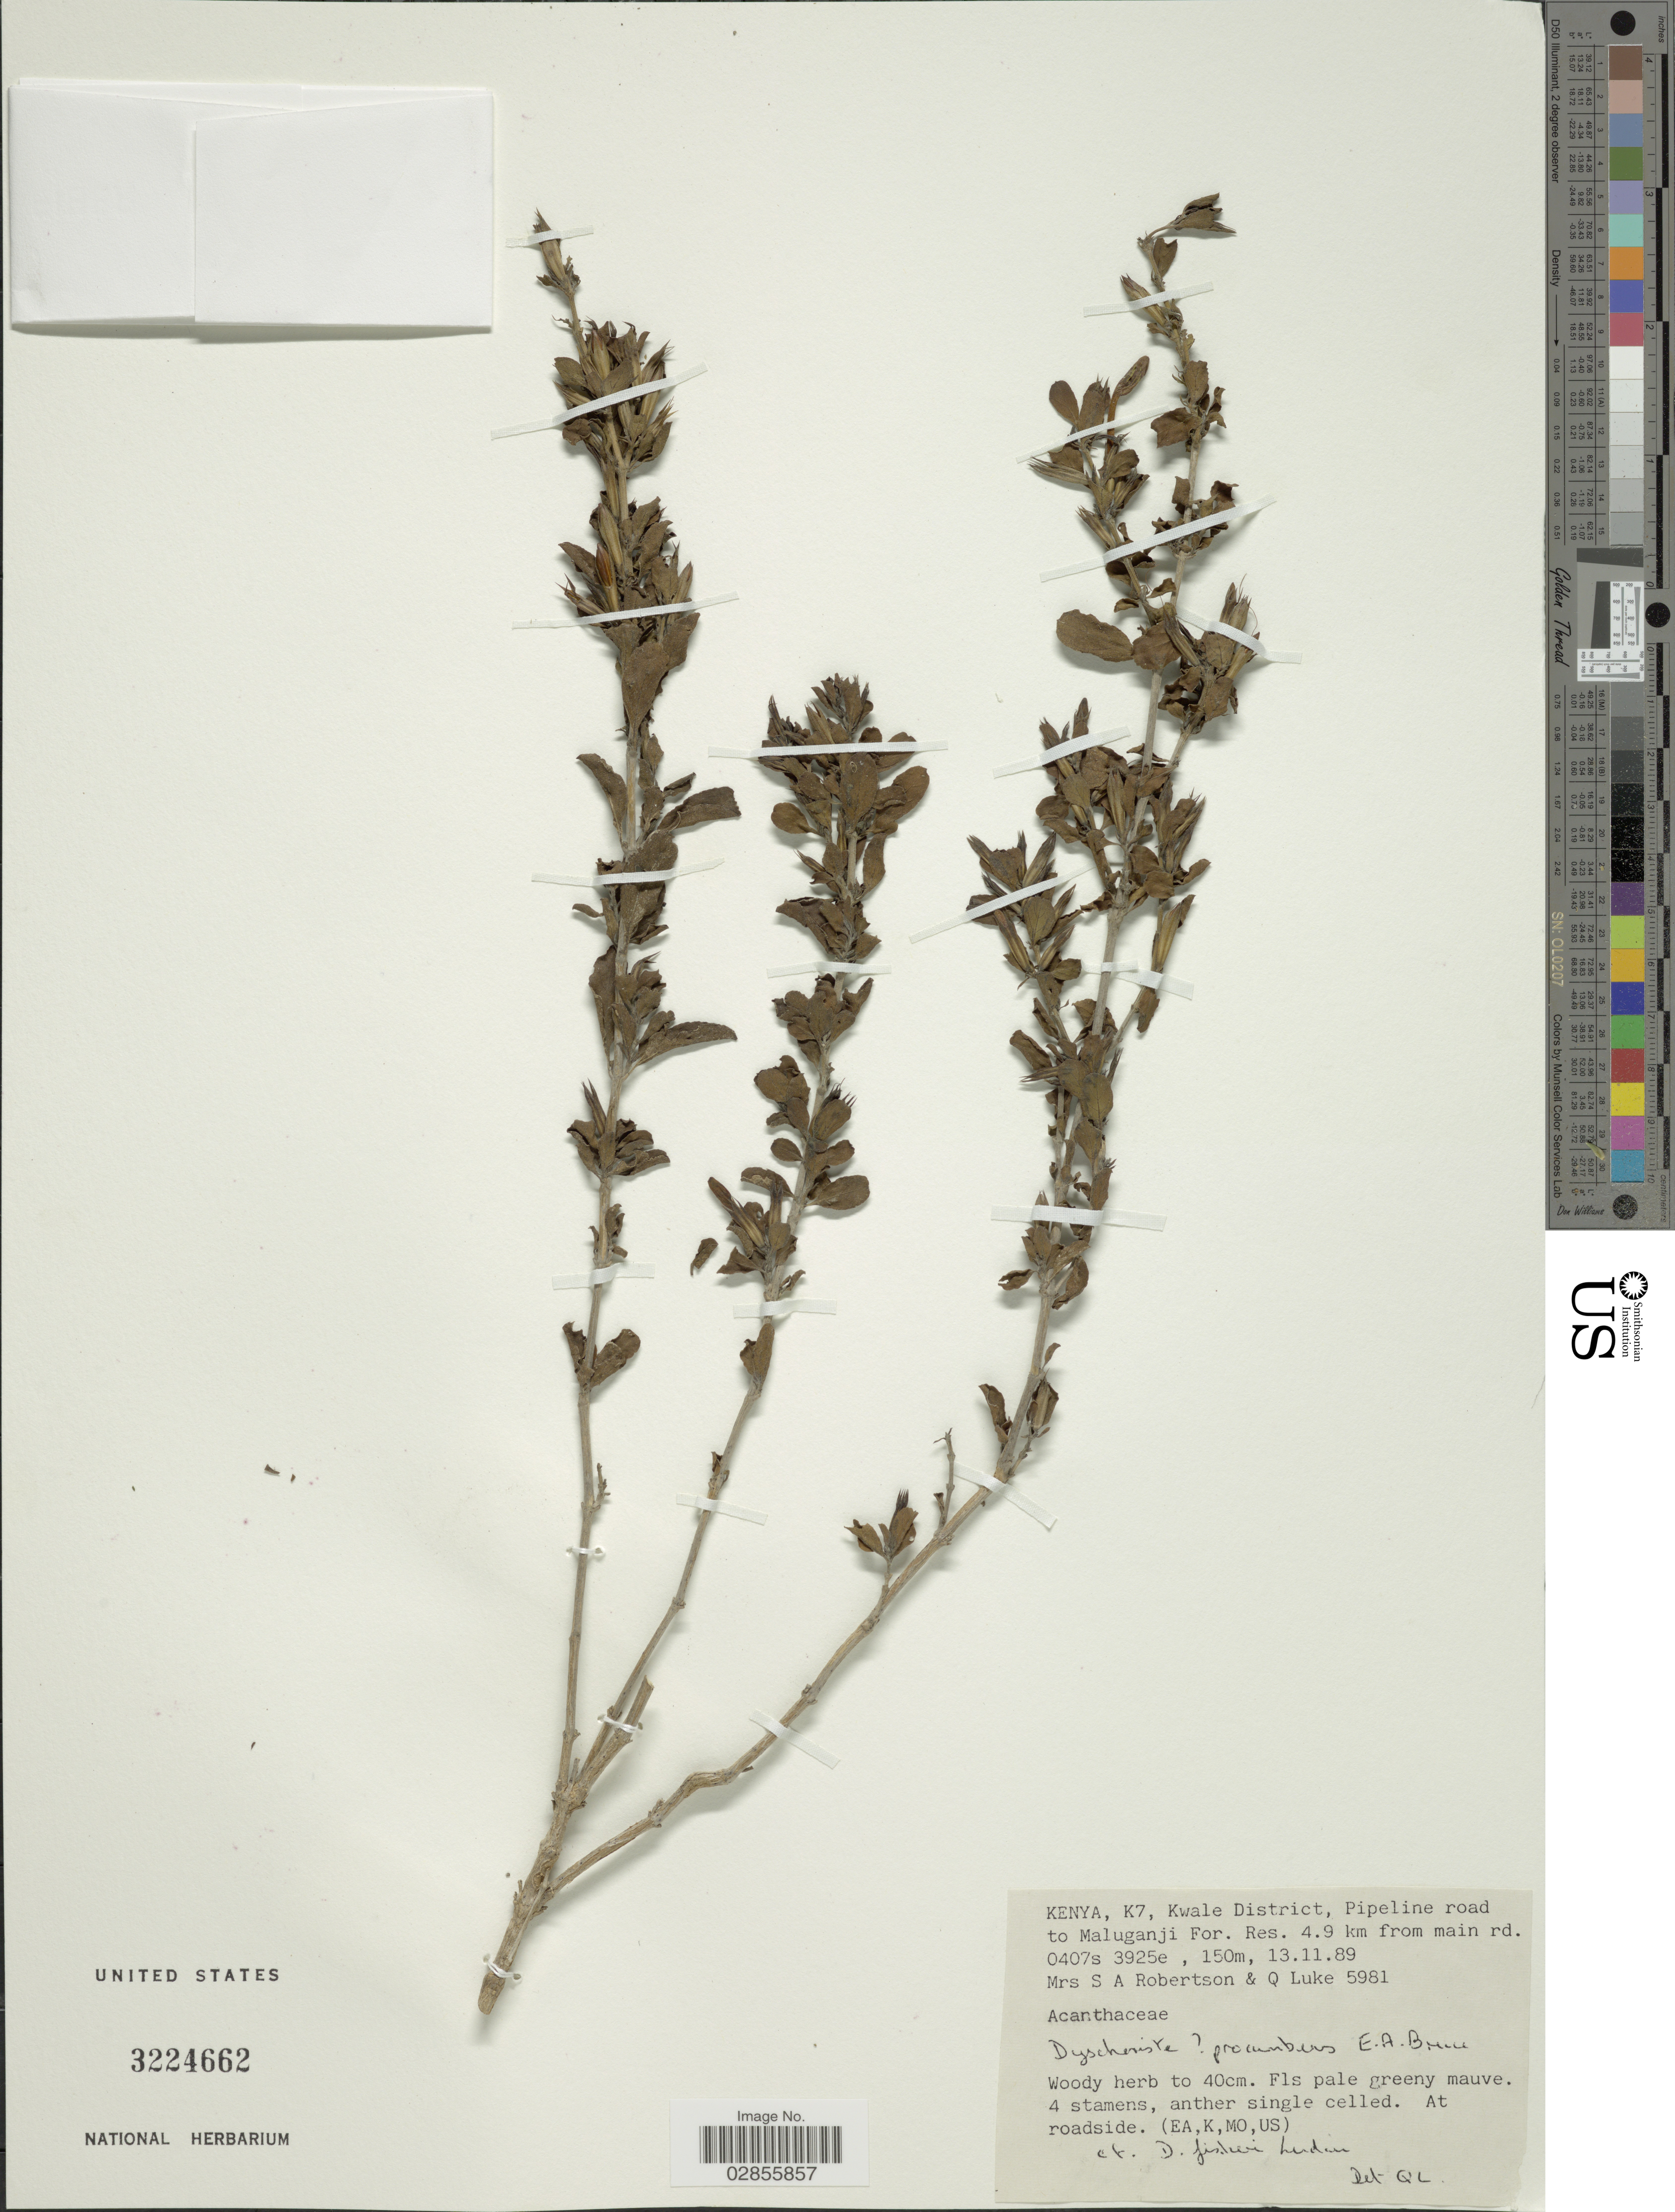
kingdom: Plantae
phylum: Tracheophyta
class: Magnoliopsida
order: Lamiales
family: Acanthaceae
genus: Dyschoriste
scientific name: Dyschoriste sp.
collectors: S. Robertson & Q. Luke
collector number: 5981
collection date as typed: Transcribed d/m/y: 13/11/89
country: Kenya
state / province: Kwale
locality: K7, Kwale District, Pipeline road to Maluganji For. Res. 4.9 km from main rd.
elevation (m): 150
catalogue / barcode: US 3224662